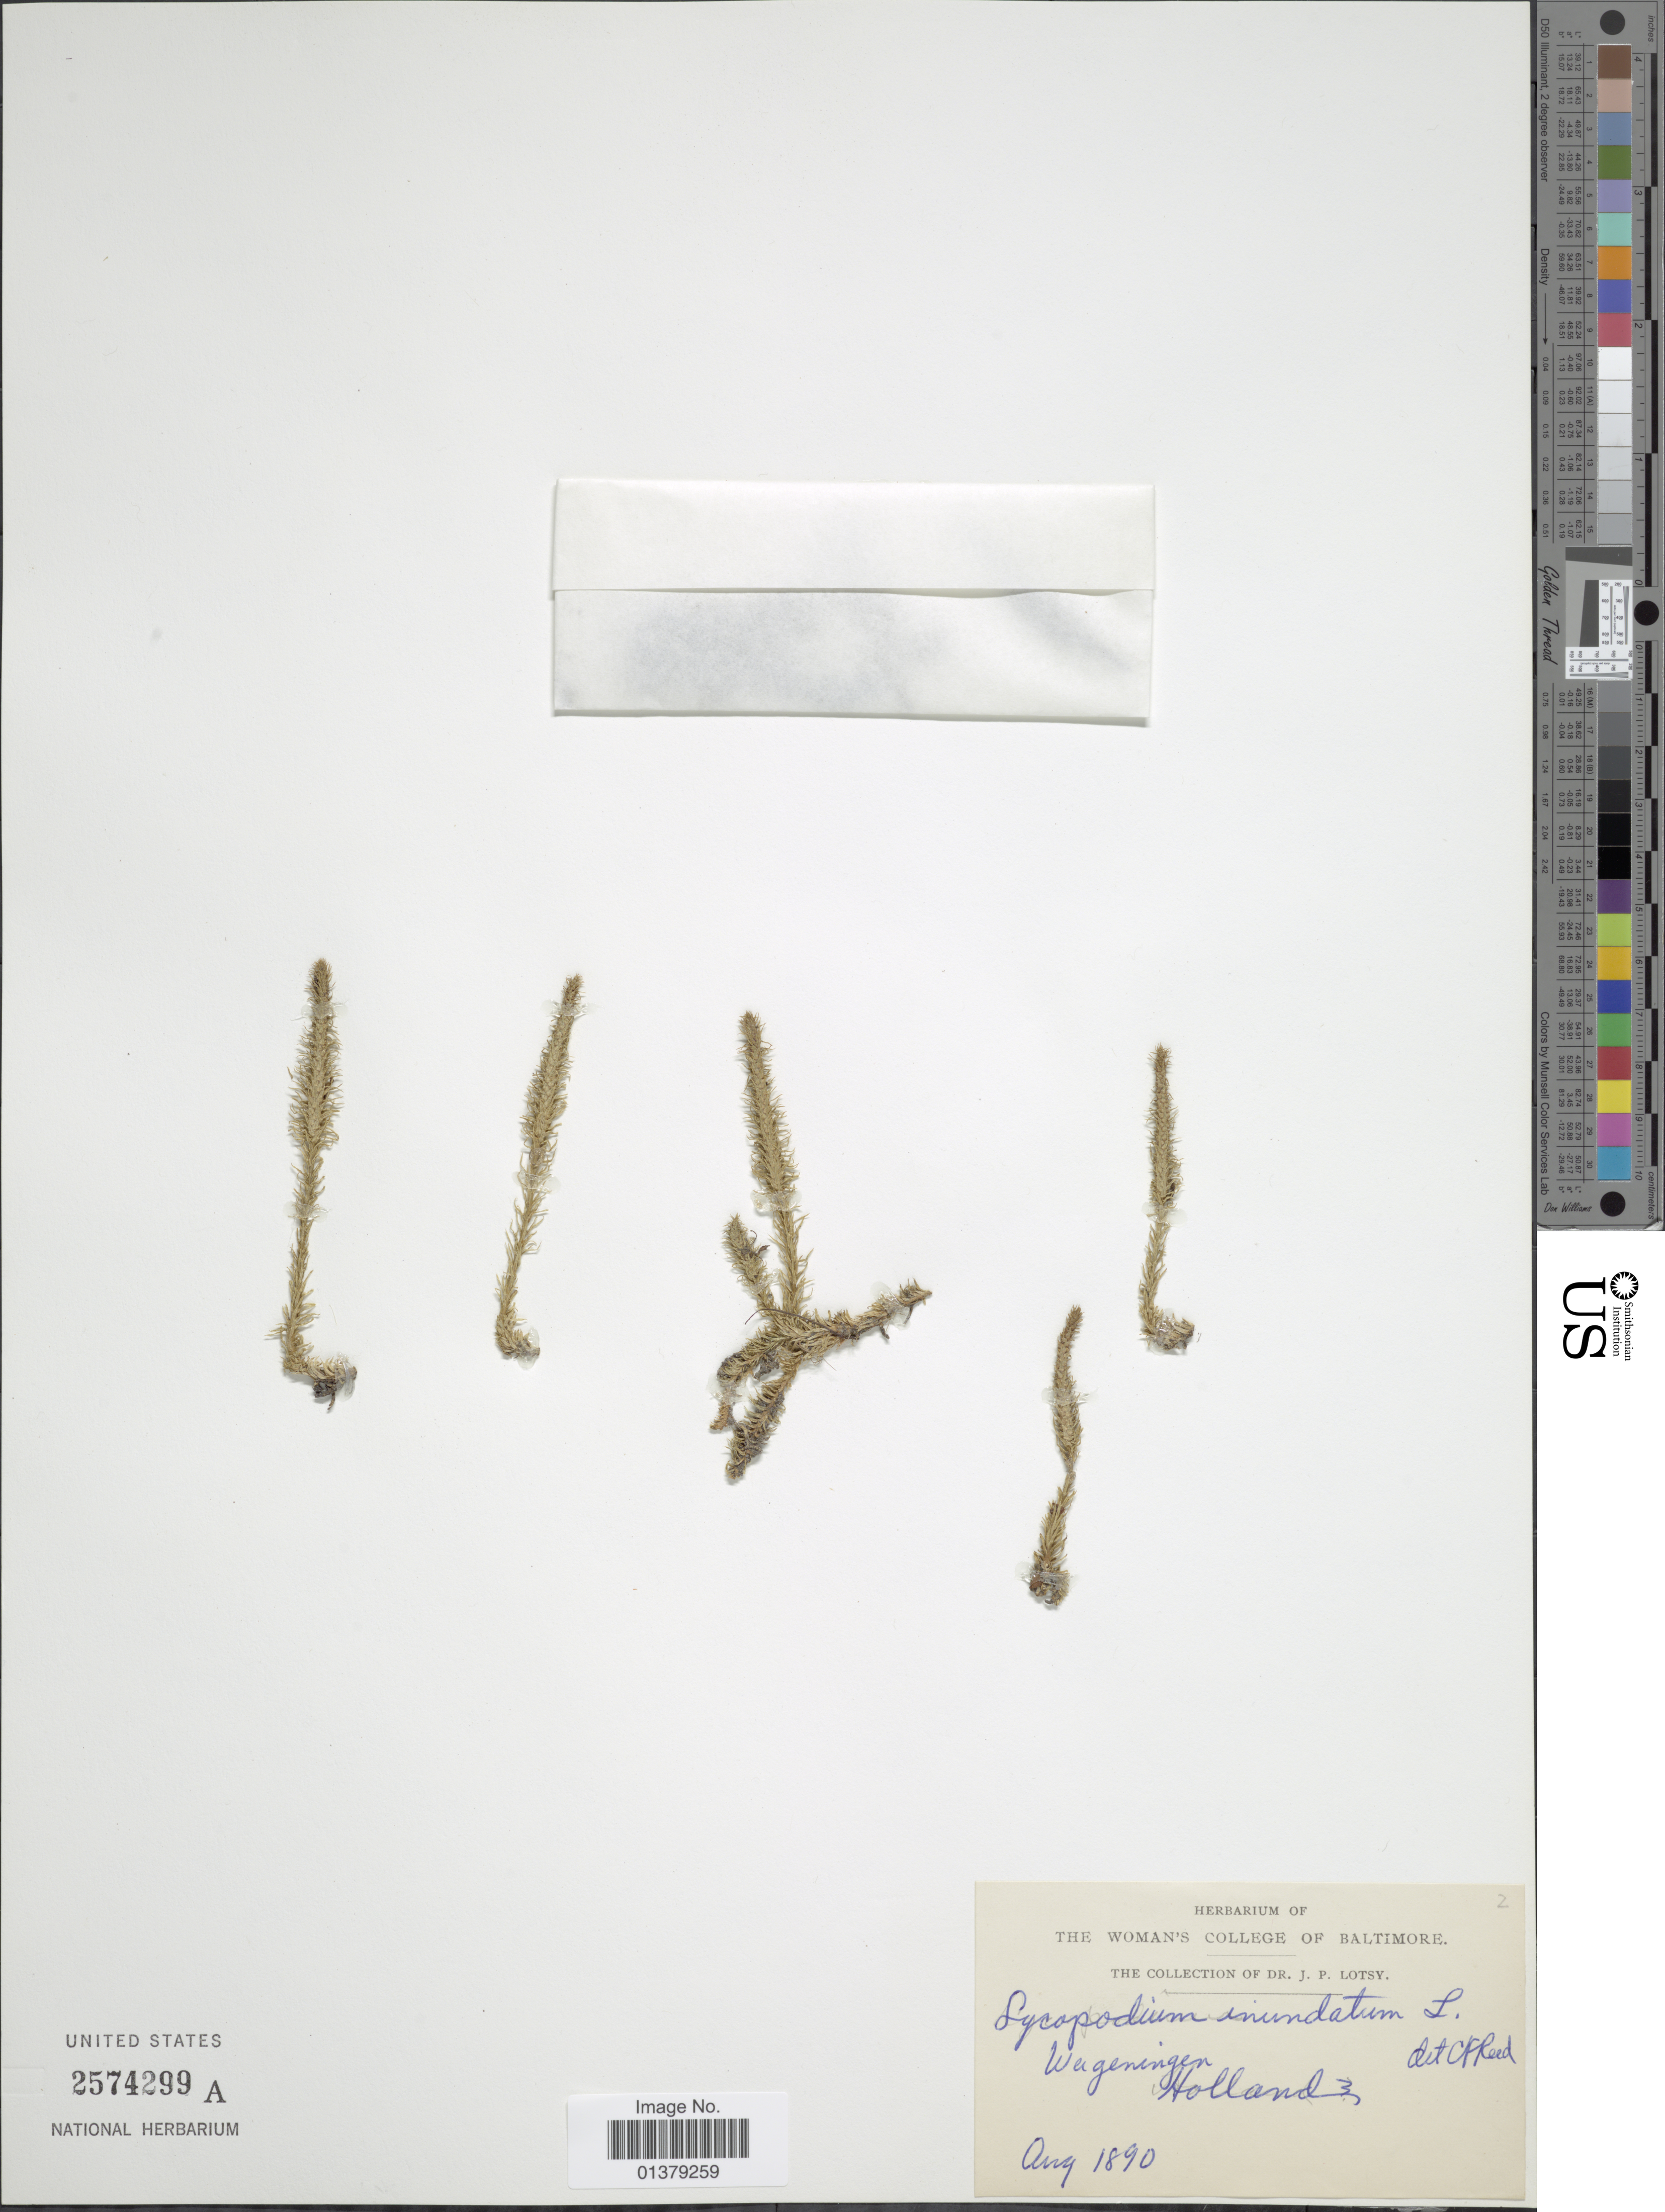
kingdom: Plantae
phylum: Tracheophyta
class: Lycopodiopsida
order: Lycopodiales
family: Lycopodiaceae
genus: Lycopodiella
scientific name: Lycopodiella inundata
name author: (L.) Holub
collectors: J. Lotsy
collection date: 1890-08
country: Netherlands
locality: Wageningen, Holland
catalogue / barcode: US 2574299A